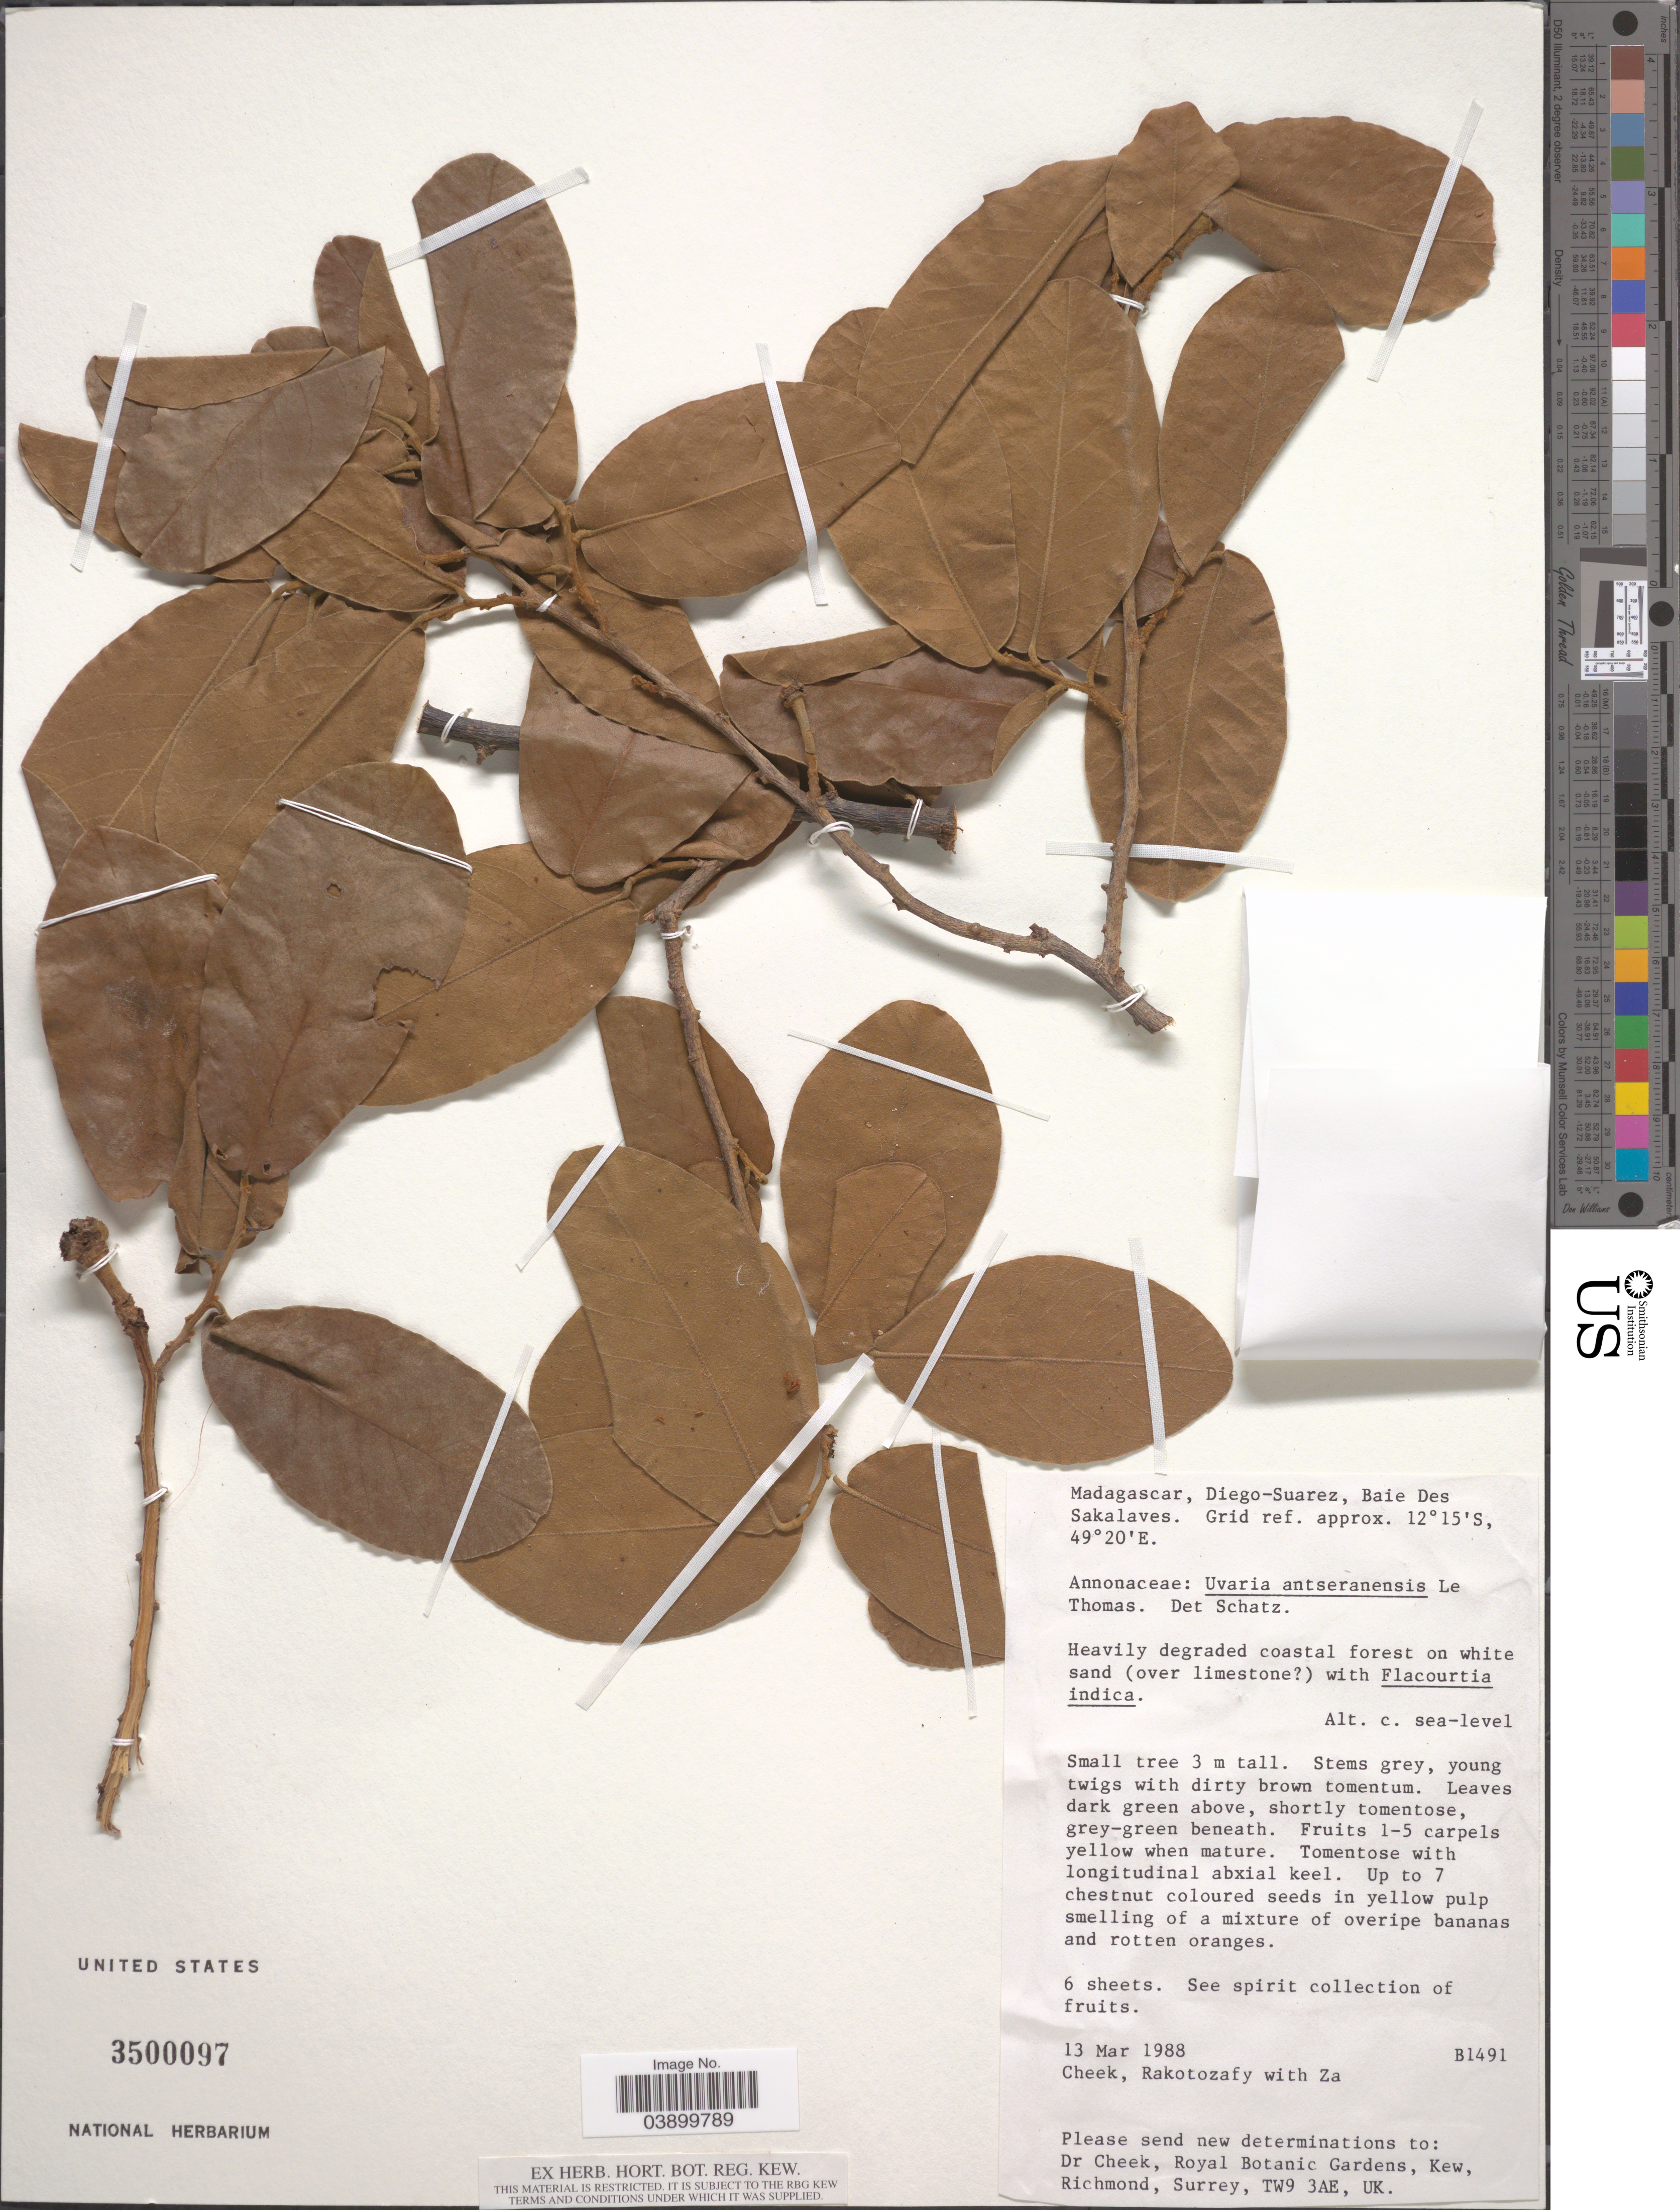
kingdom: Plantae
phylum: Tracheophyta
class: Magnoliopsida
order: Magnoliales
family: Annonaceae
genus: Uvaria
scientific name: Uvaria antsirananensis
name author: Le Thomas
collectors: -. Cheek, Rakotozafy & Za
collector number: B1491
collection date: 1988-03-13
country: Madagascar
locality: Diego-Suarez, Baie Des Sakalaves.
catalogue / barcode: US 3500097